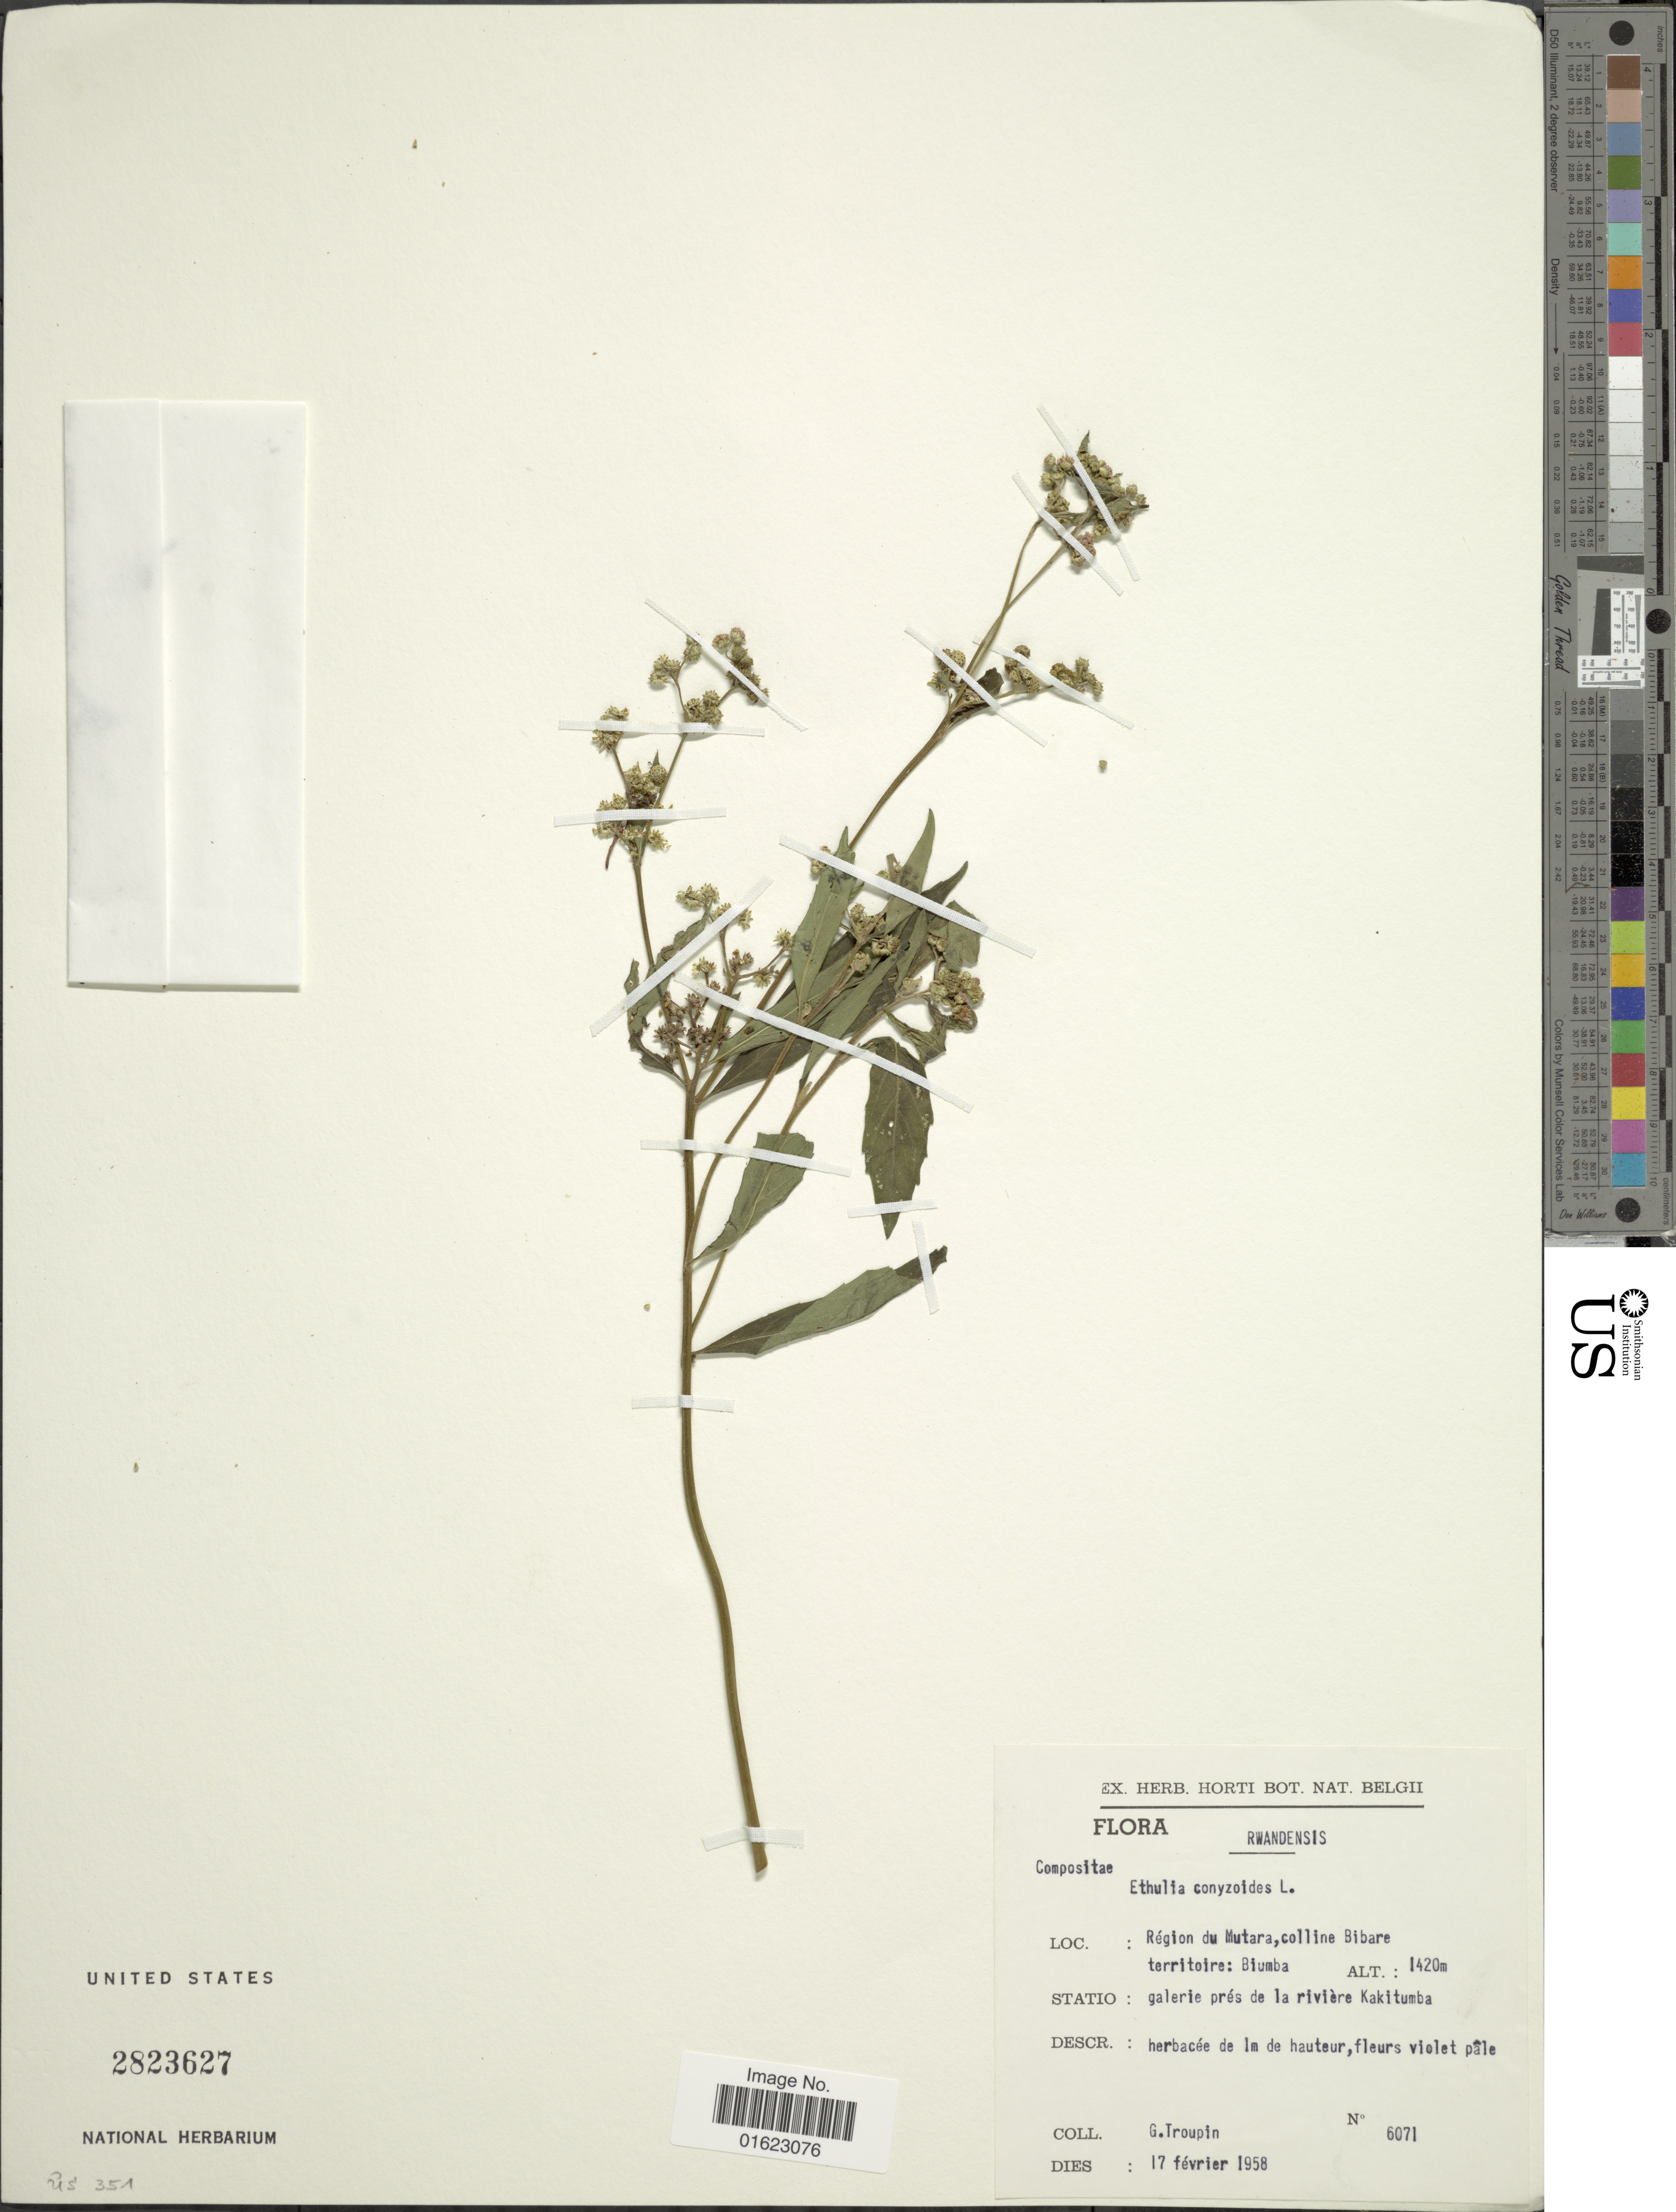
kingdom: Plantae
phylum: Tracheophyta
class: Magnoliopsida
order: Asterales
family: Asteraceae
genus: Ethulia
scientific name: Ethulia conyzoides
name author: L. f.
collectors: G. Troupin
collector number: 6071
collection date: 1958-02-17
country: Rwanda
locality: Rwandensis, Regio du Mutara, colline Bibare territoire : Biumba. Galerie pres de la riviere Kakitumba.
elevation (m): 1420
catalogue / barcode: US 2823627